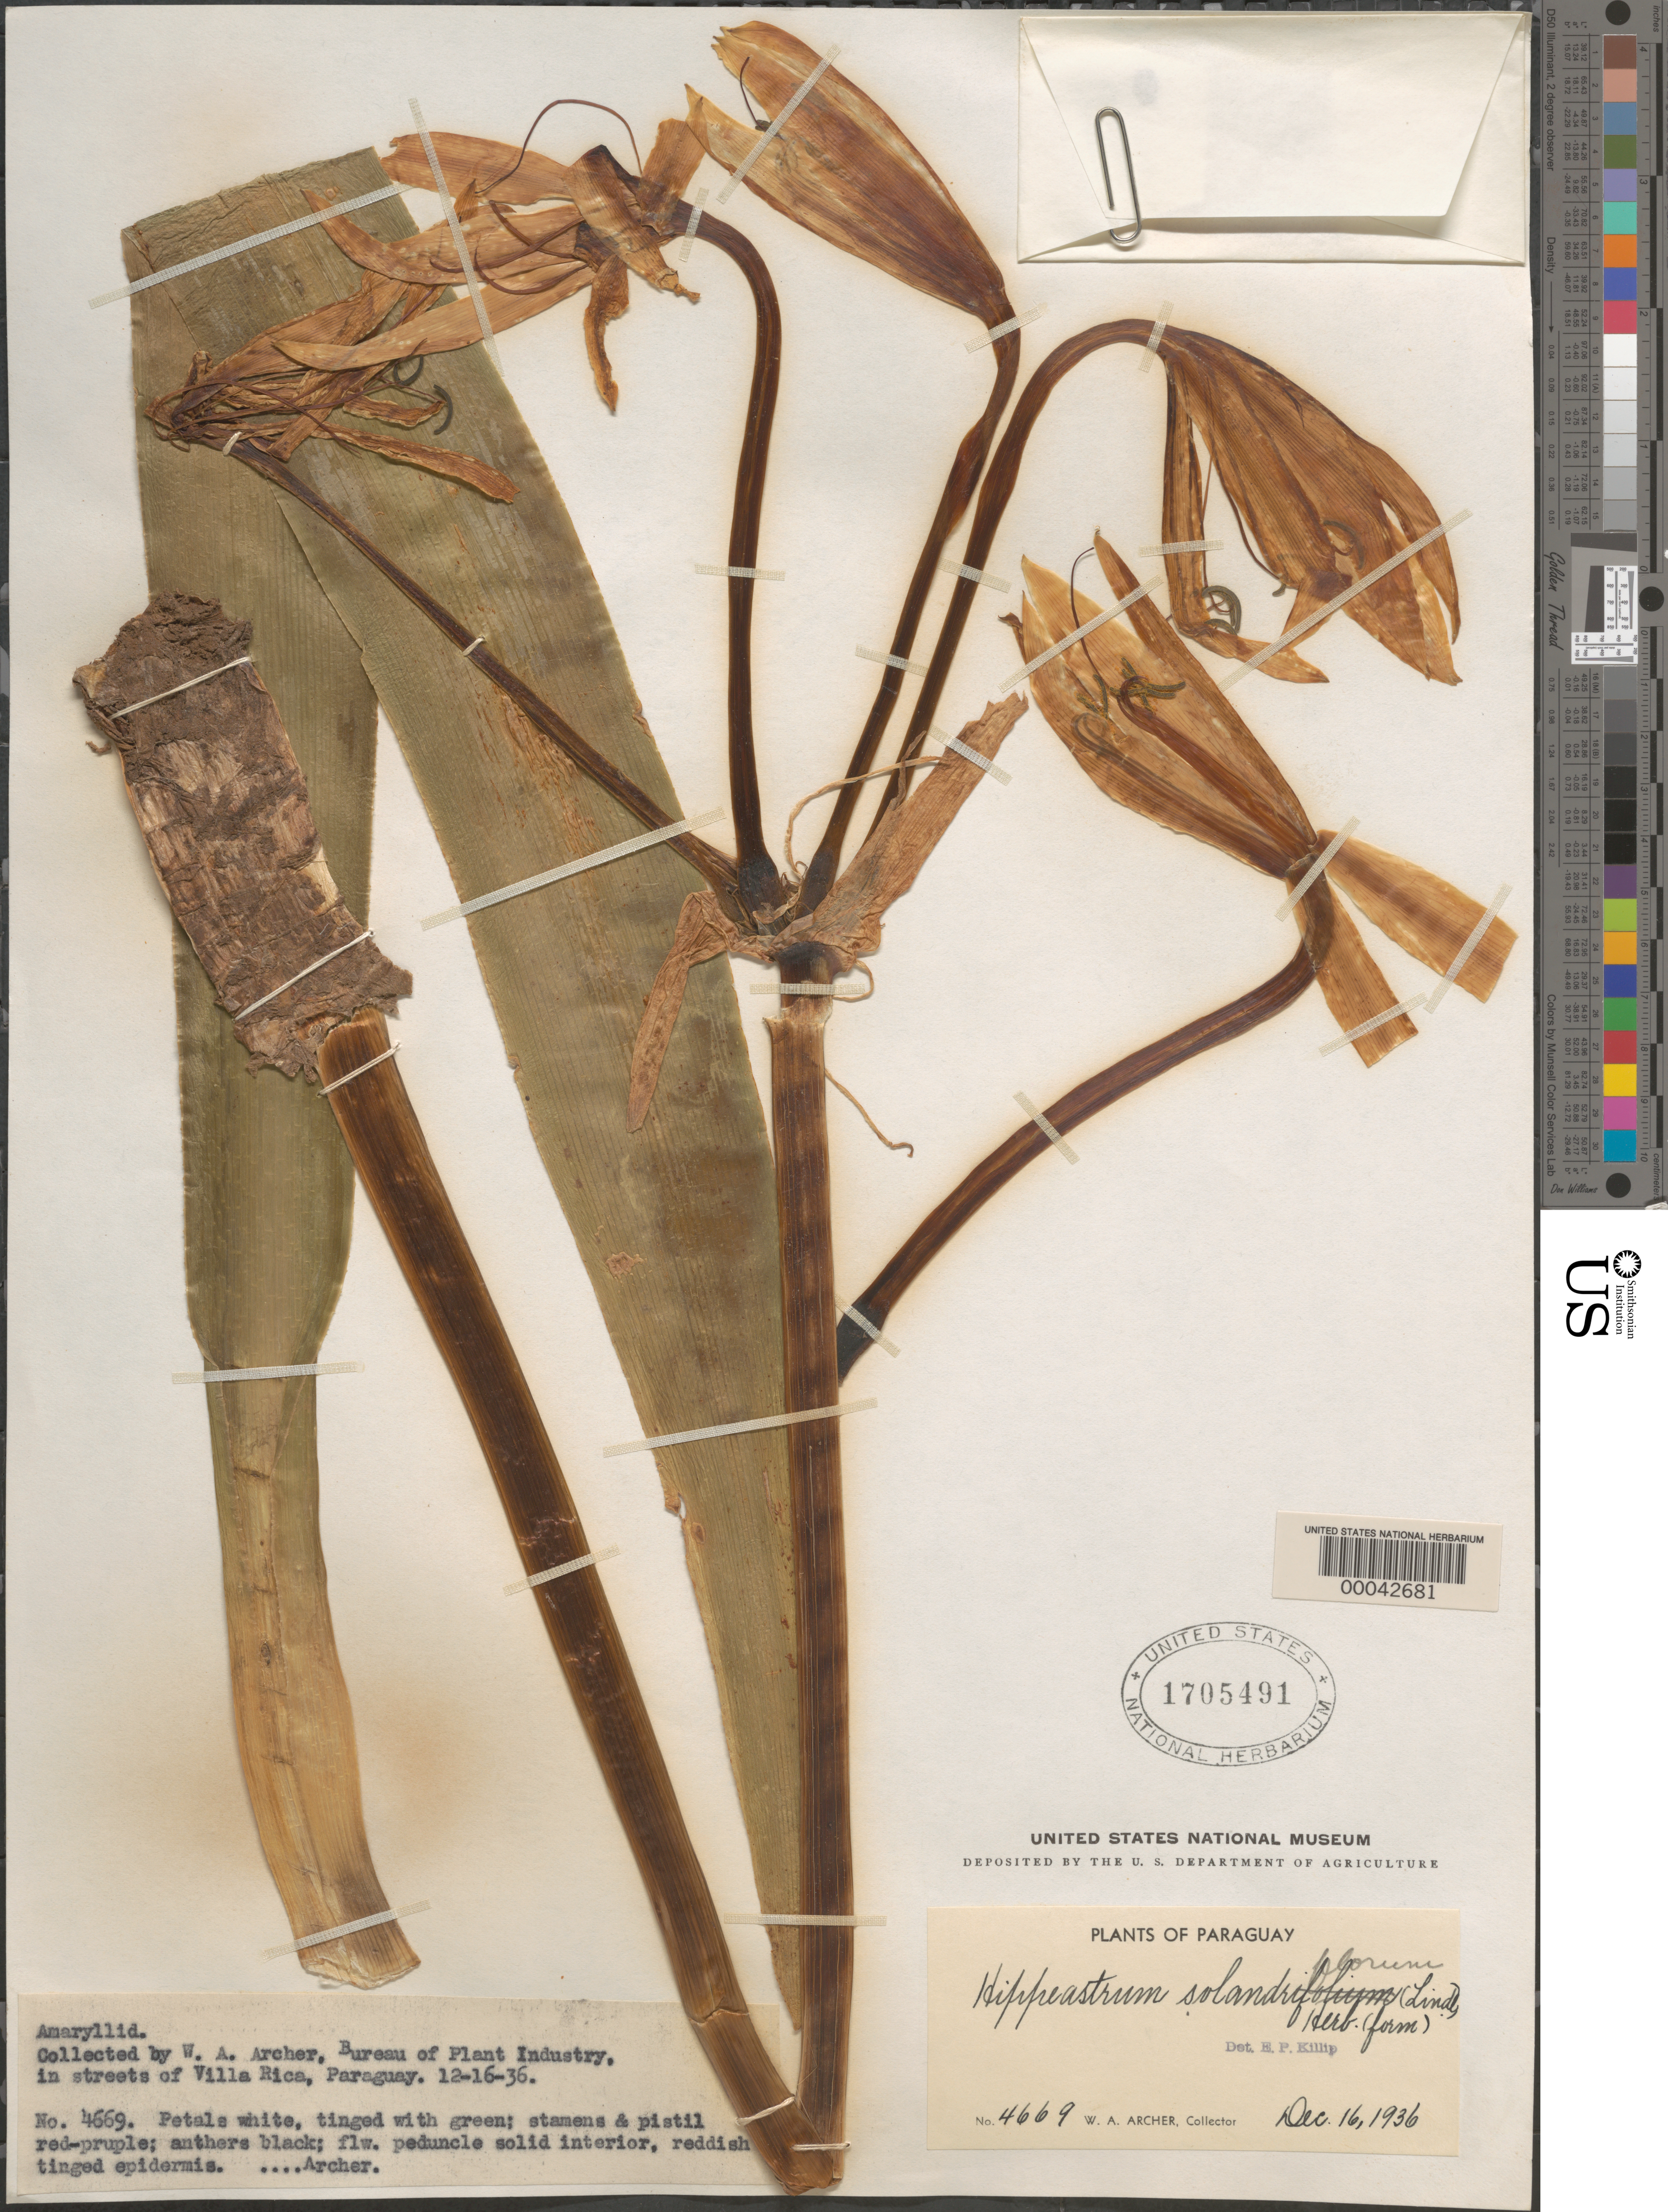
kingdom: Plantae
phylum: Tracheophyta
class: Liliopsida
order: Asparagales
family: Amaryllidaceae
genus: Hippeastrum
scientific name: Hippeastrum solandriflorum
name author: (Lindl.) Herb.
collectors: W. A. Archer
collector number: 4669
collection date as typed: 16 Dec 1939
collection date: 1939-12-16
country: Paraguay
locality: In the streets of villa rica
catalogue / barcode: US 1705491